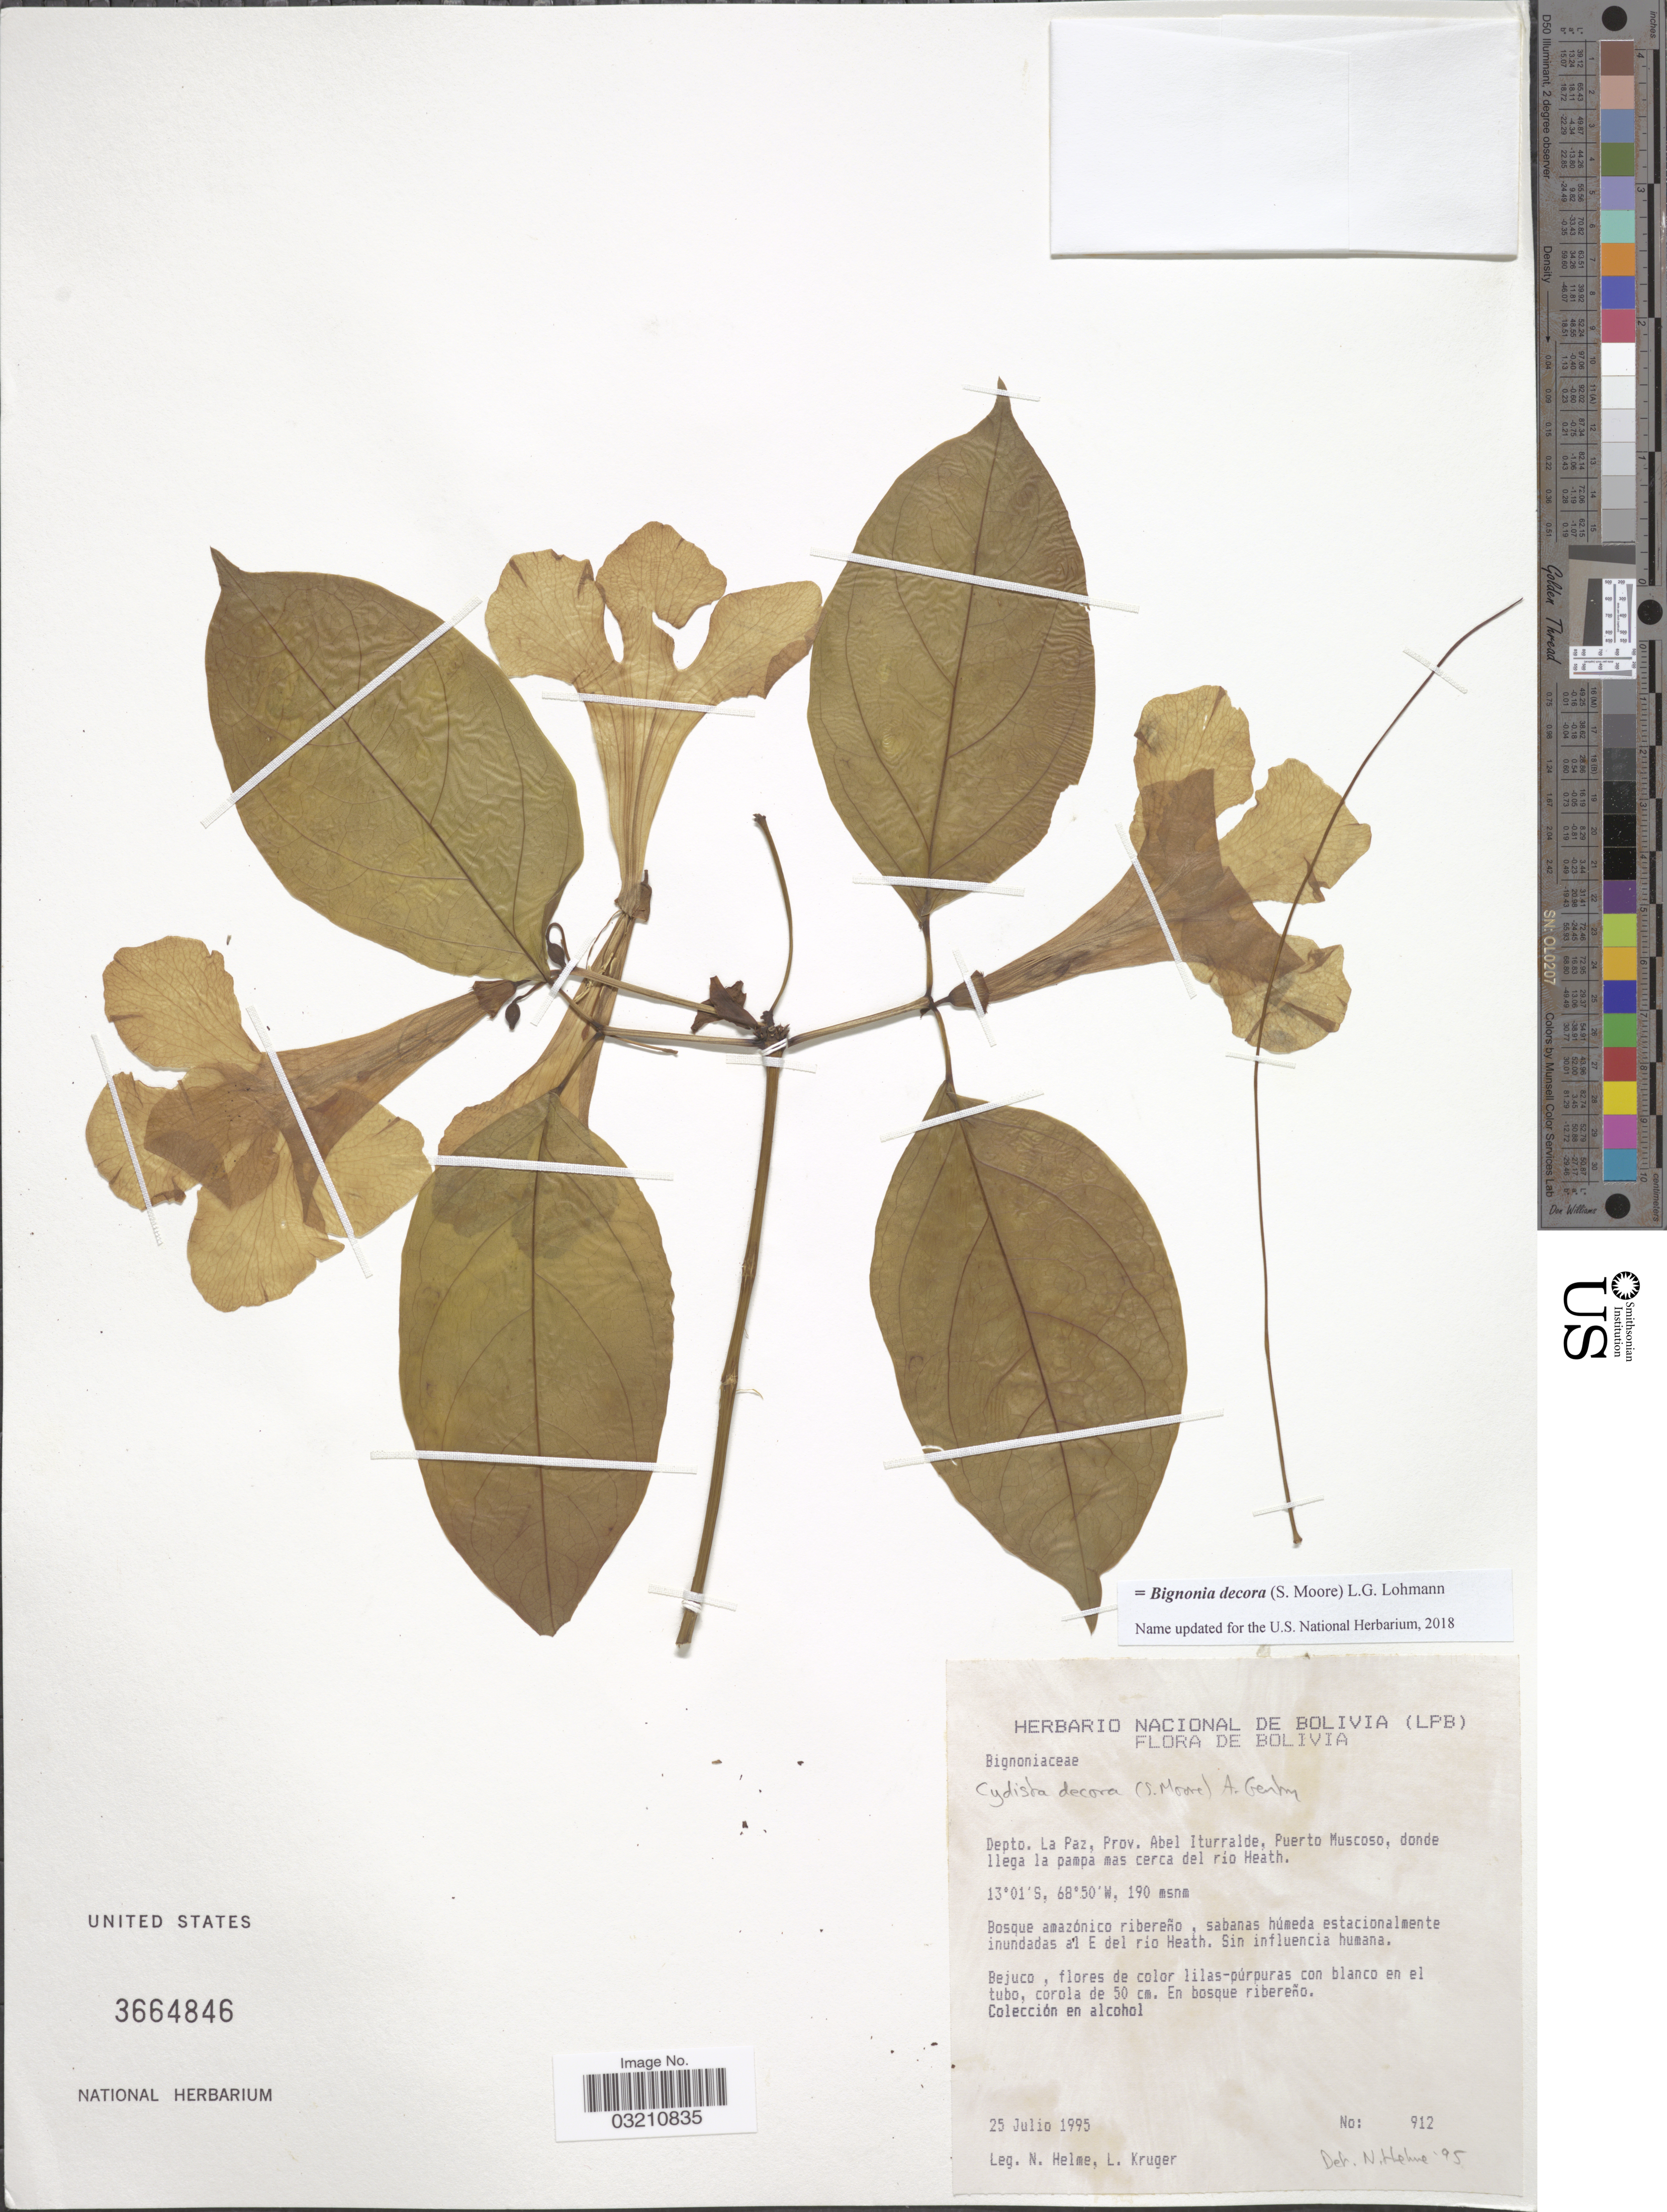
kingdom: Plantae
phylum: Tracheophyta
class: Magnoliopsida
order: Lamiales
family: Bignoniaceae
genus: Bignonia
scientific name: Bignonia decora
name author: (S. Moore) L.G. Lohmann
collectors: N. Helme & L. Kruger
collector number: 912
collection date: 1995-07-25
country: Bolivia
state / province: La Paz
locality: Depto. La Paz, Prov. Abel Iturralde, Puerto Muscoso, donde llega la pampa mas cerca del río Heath. Bosque amazónico ribereño, sabanas húmeda estacionalmente inundadas al E del río Heath.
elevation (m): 190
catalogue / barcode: US 3664846